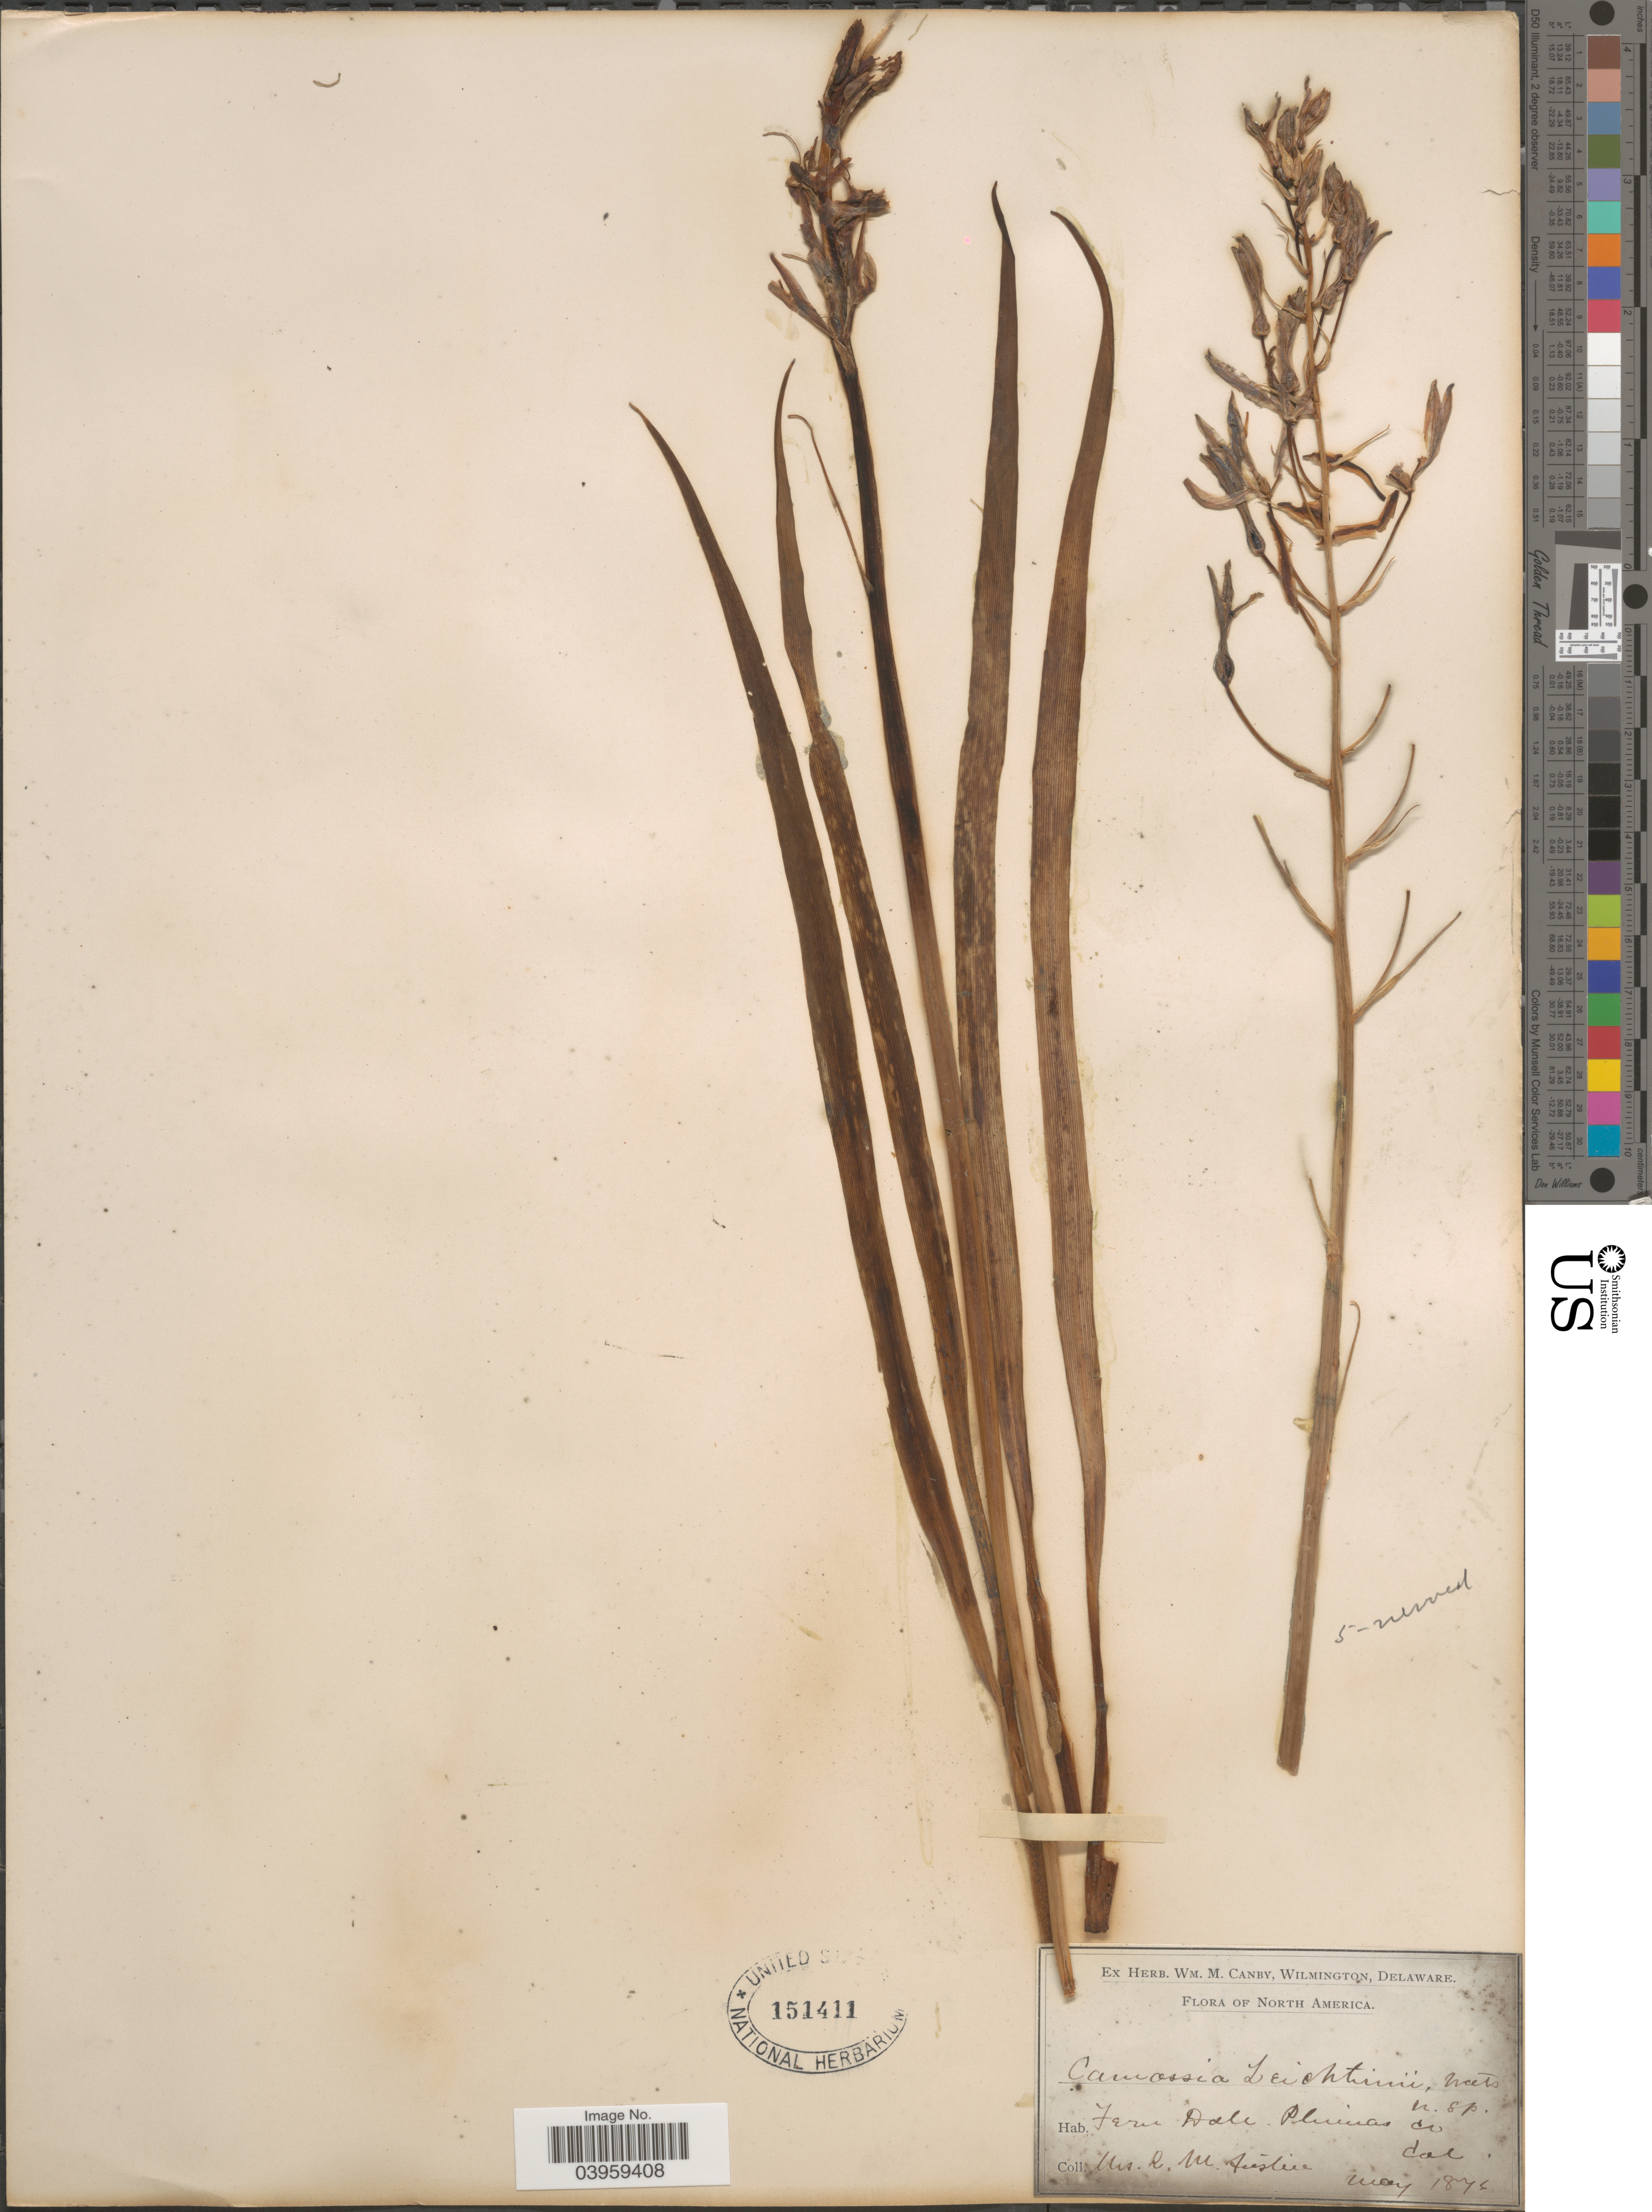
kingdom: Plantae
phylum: Tracheophyta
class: Liliopsida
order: Asparagales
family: Asparagaceae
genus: Camassia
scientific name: Camassia leichtlinii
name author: (Baker) S. Watson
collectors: R. Austin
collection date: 1876-05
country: United States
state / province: California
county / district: Plumas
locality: Fern Dale. Plumas Co.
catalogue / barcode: US 151411